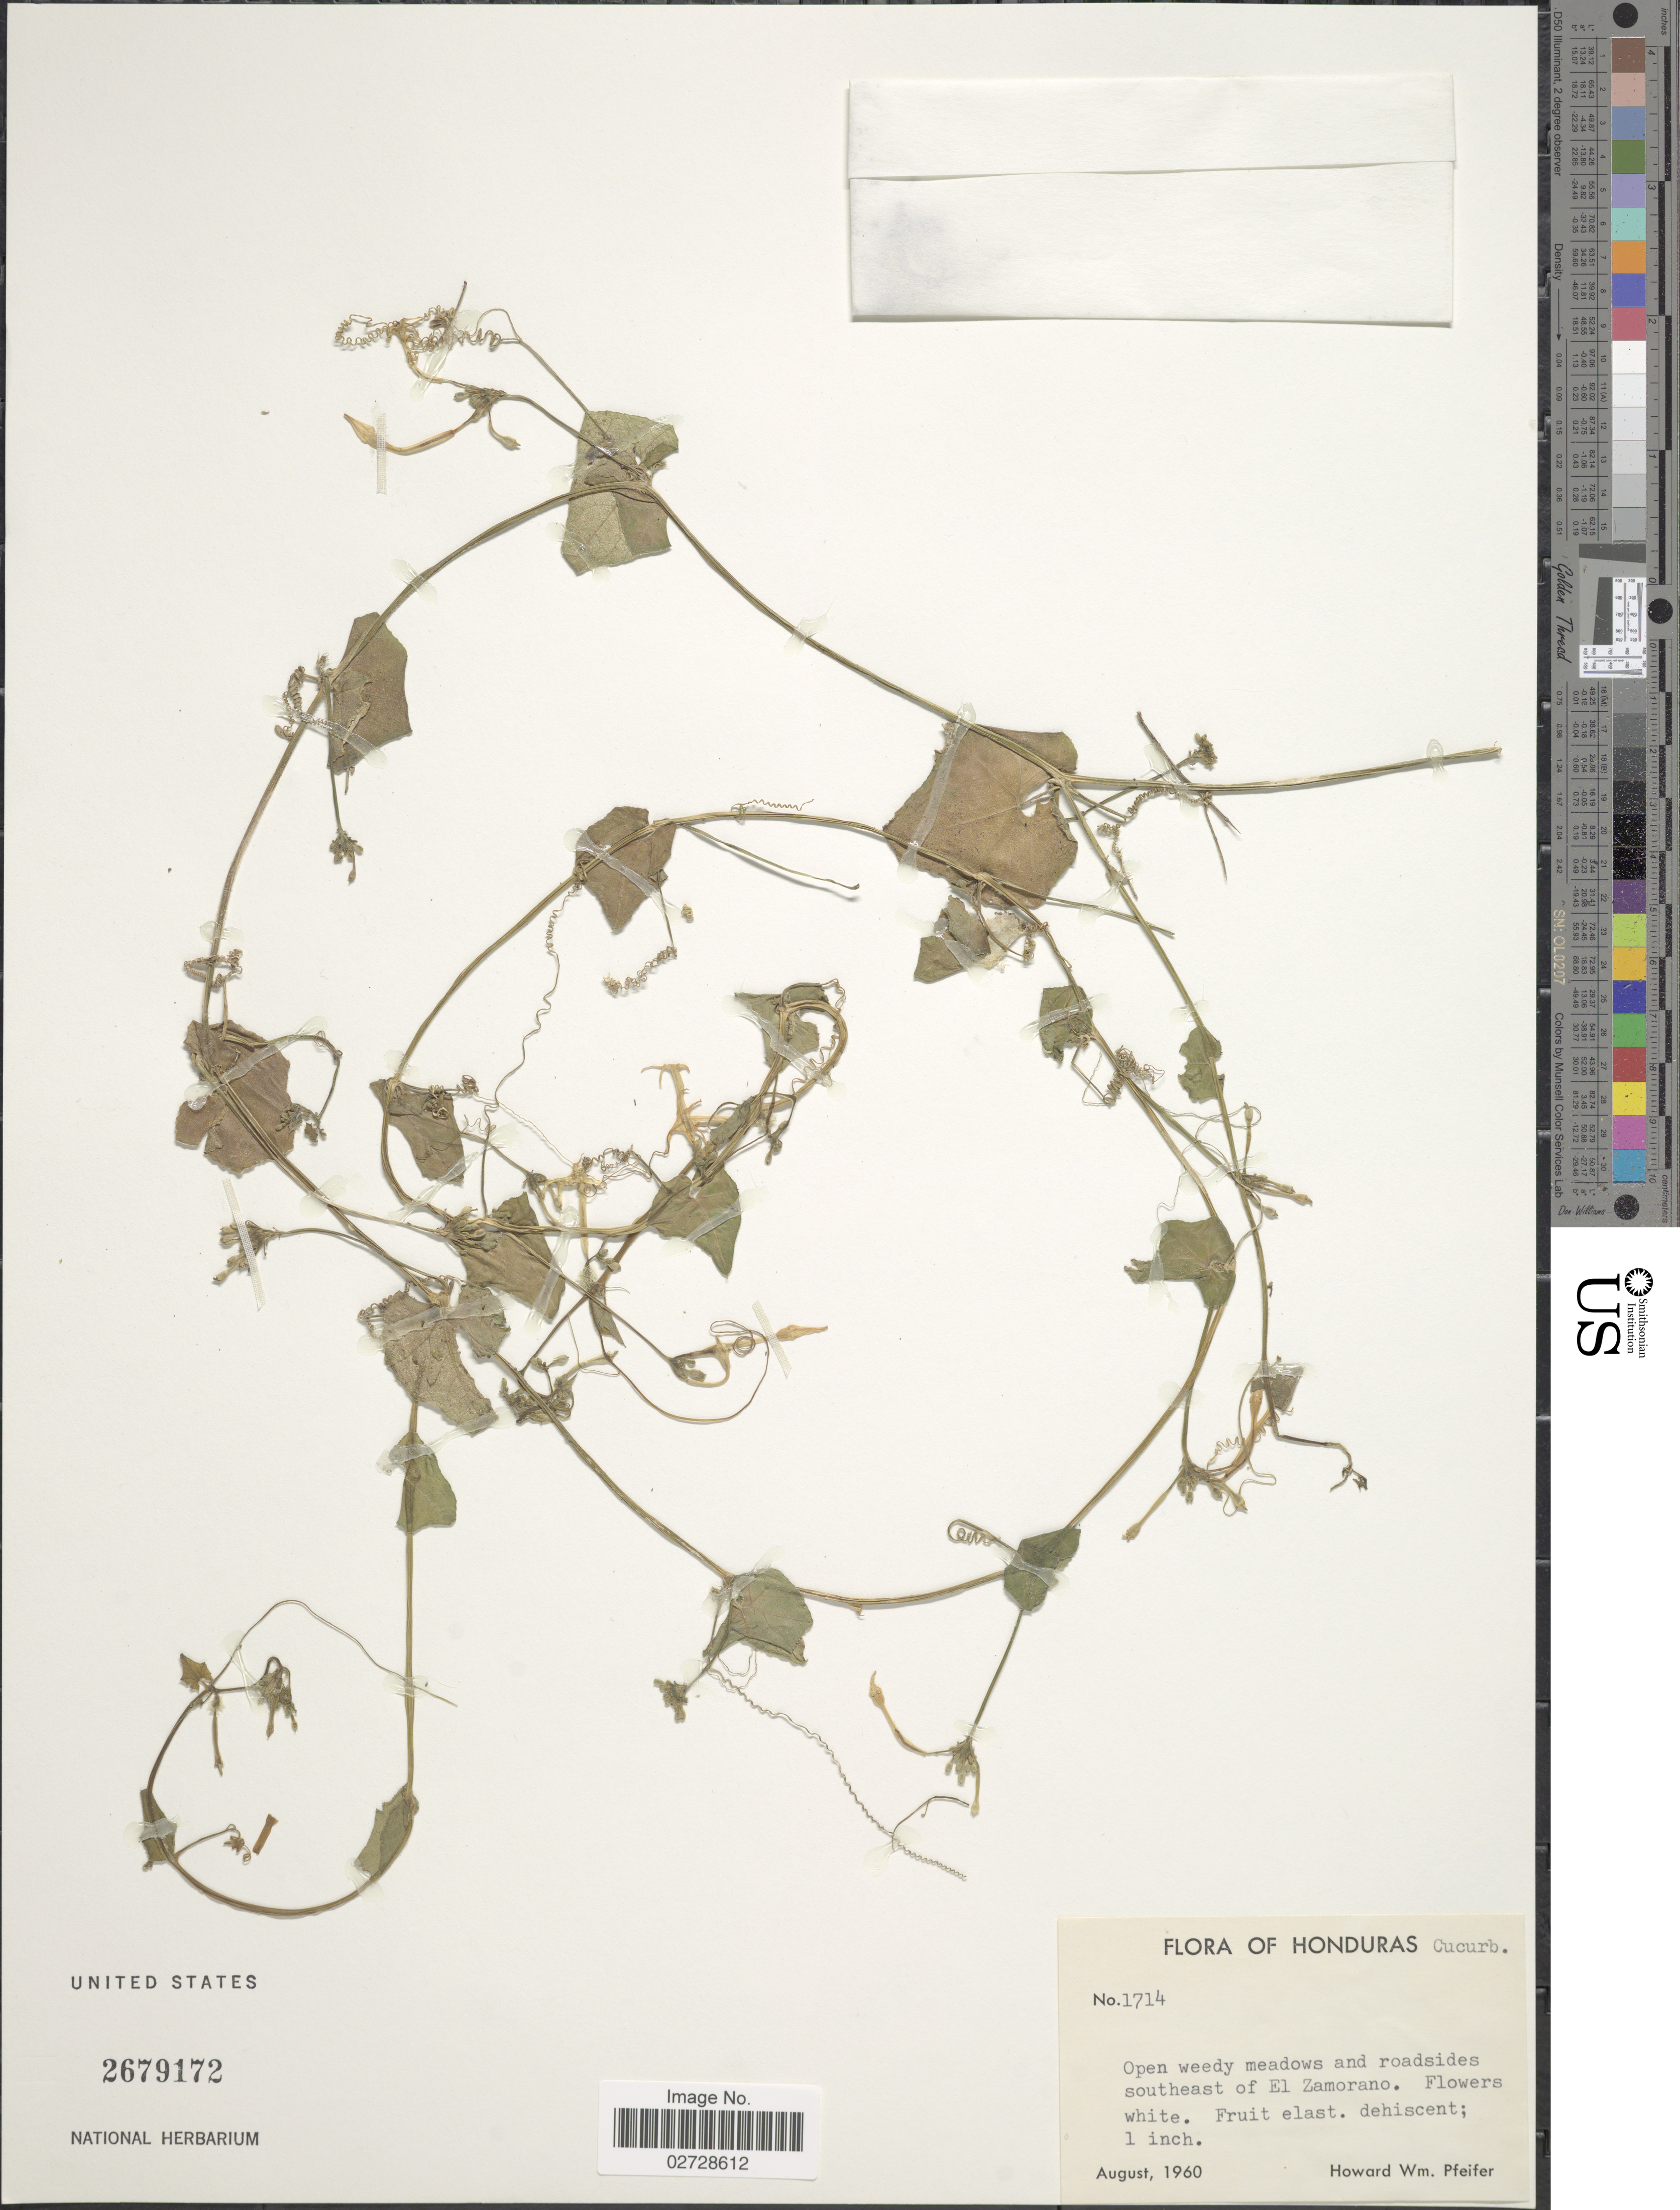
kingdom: Plantae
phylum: Tracheophyta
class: Magnoliopsida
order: Cucurbitales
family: Cucurbitaceae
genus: Cyclanthera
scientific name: Cyclanthera carthagenensis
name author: (Jacq.) H. Schaef. & S.S. Renner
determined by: Strong, Mark T., (BOT), Smithsonian Institution - National Museum of Natural History (UNITED STATES)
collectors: H. W. Pfeifer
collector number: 1714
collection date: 1960-08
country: Honduras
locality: Open weedy meadows and roadsides southeast of El Zamorano.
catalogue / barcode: US 2679172